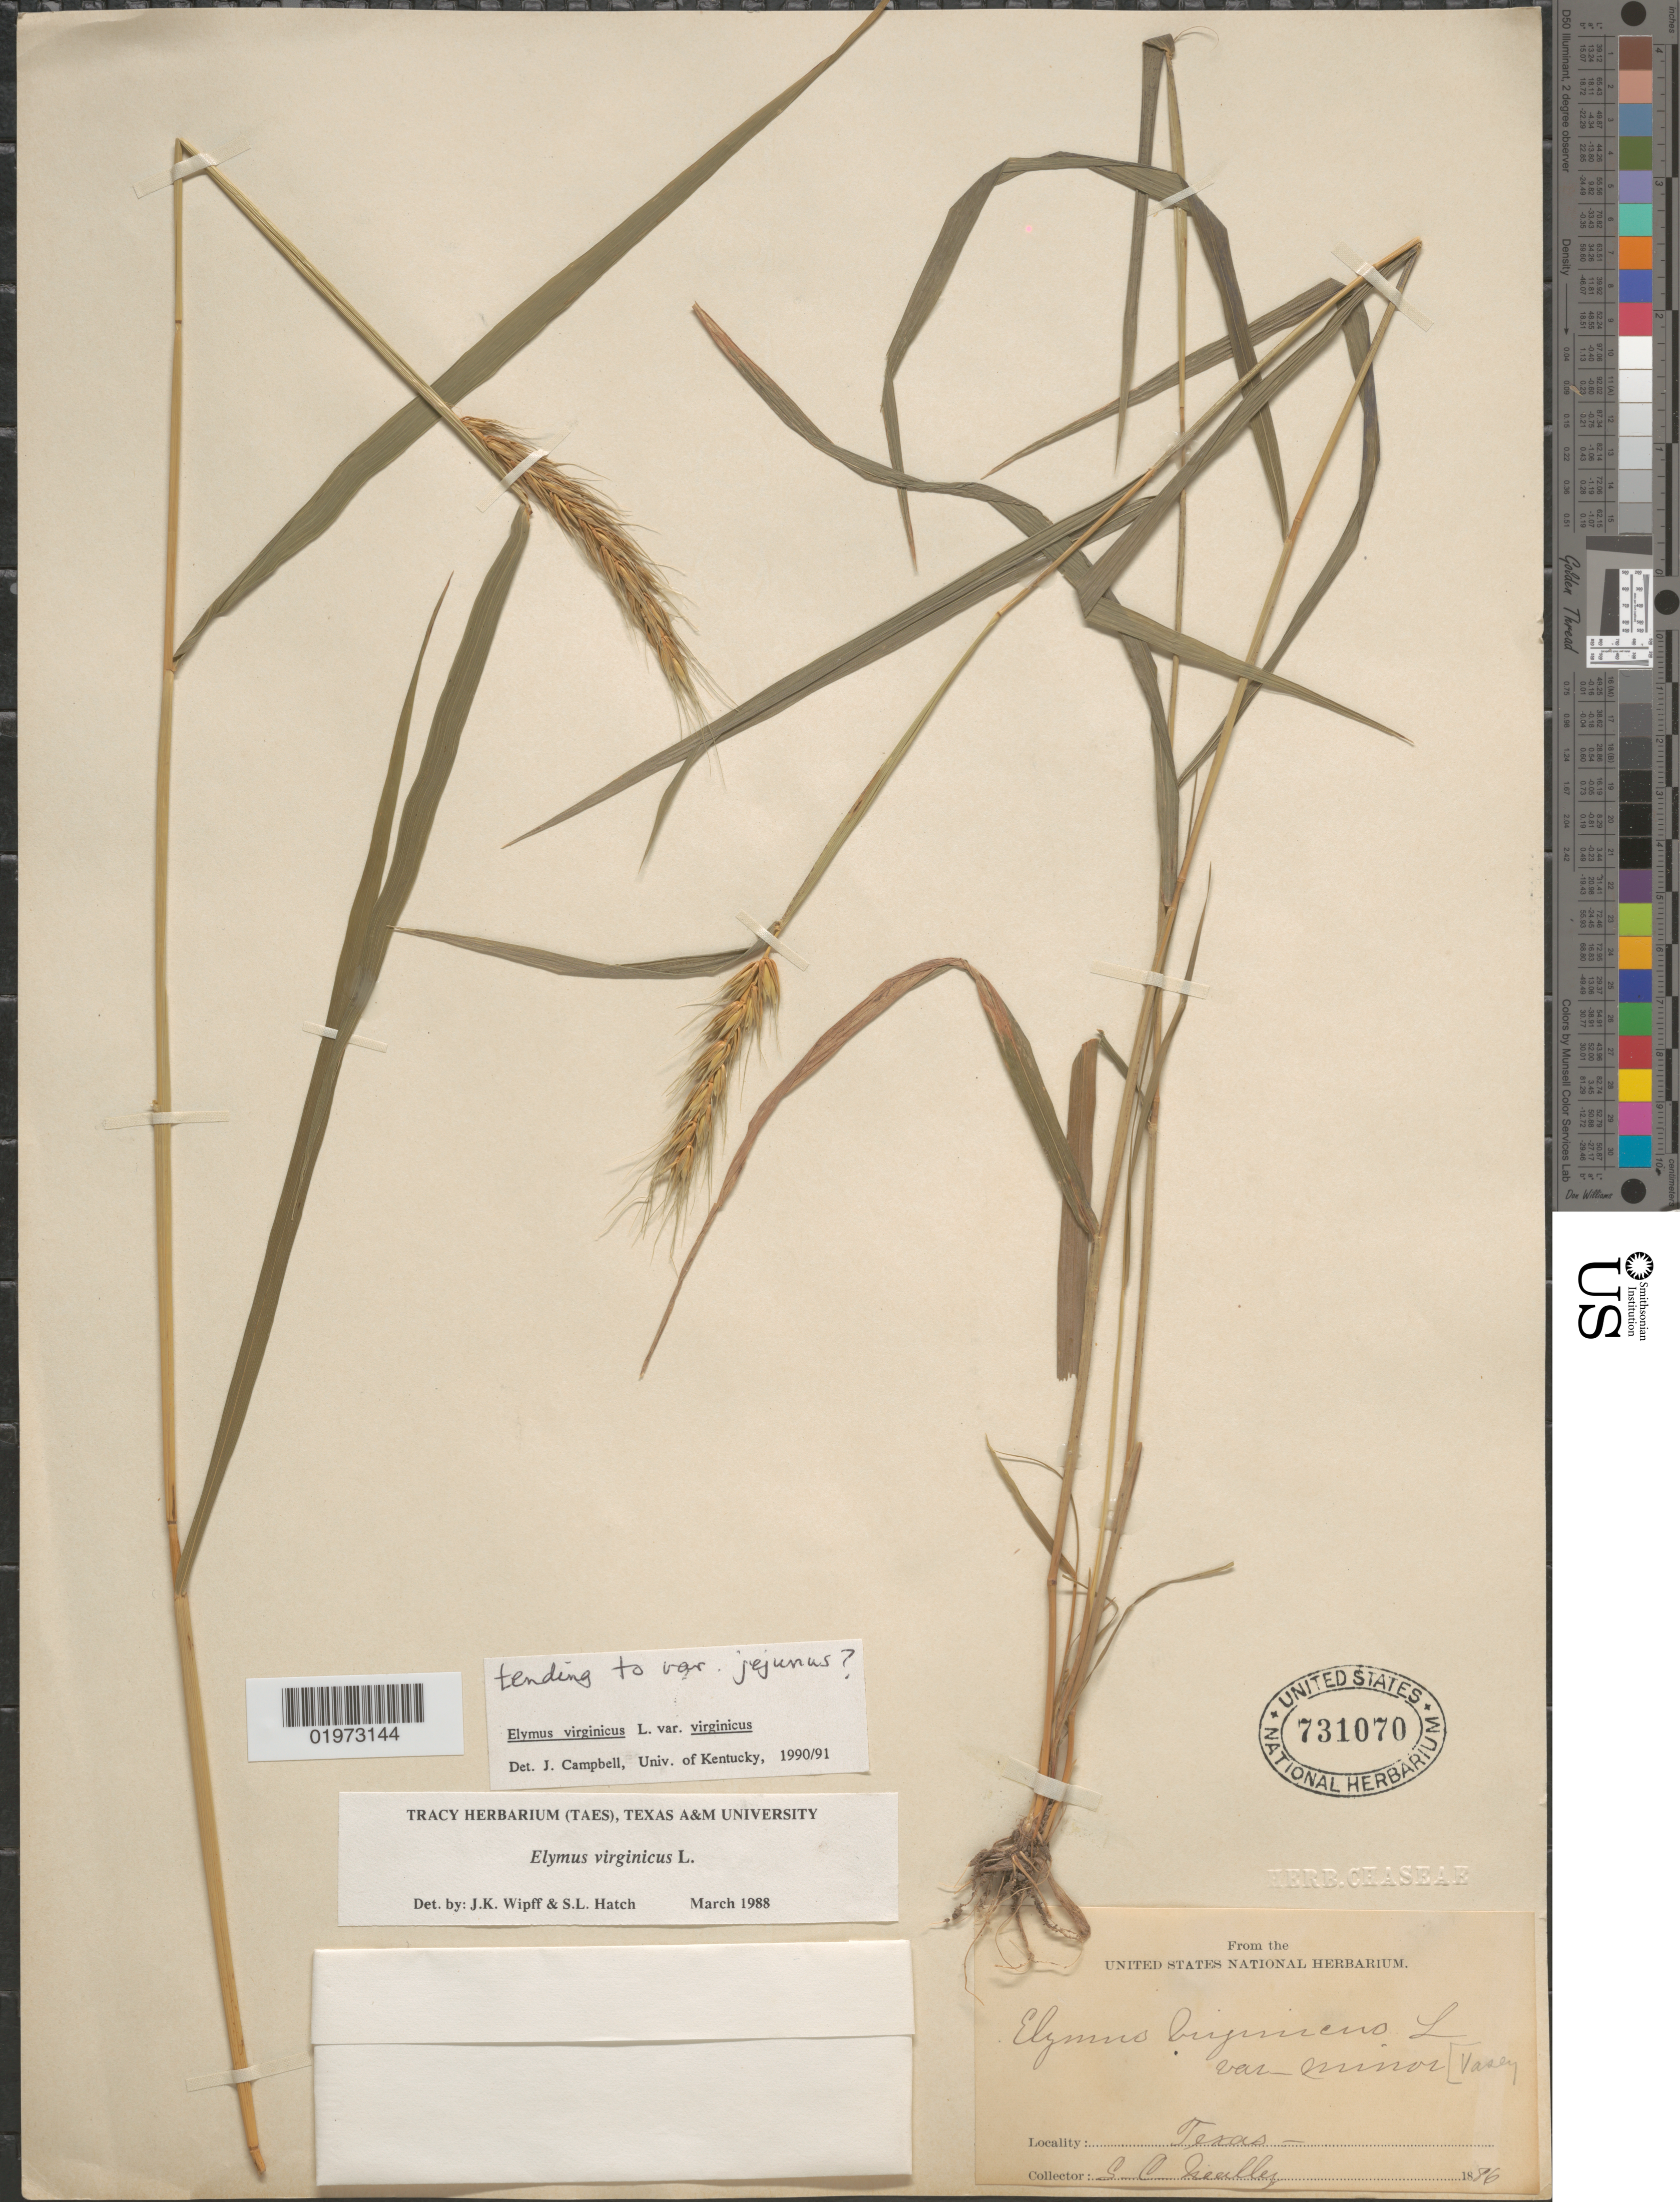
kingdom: Plantae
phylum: Tracheophyta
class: Liliopsida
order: Poales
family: Poaceae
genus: Elymus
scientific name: Elymus virginicus var. virginicus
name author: L.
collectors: G. C. Nealley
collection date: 1886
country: United States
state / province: Texas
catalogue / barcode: US 731070